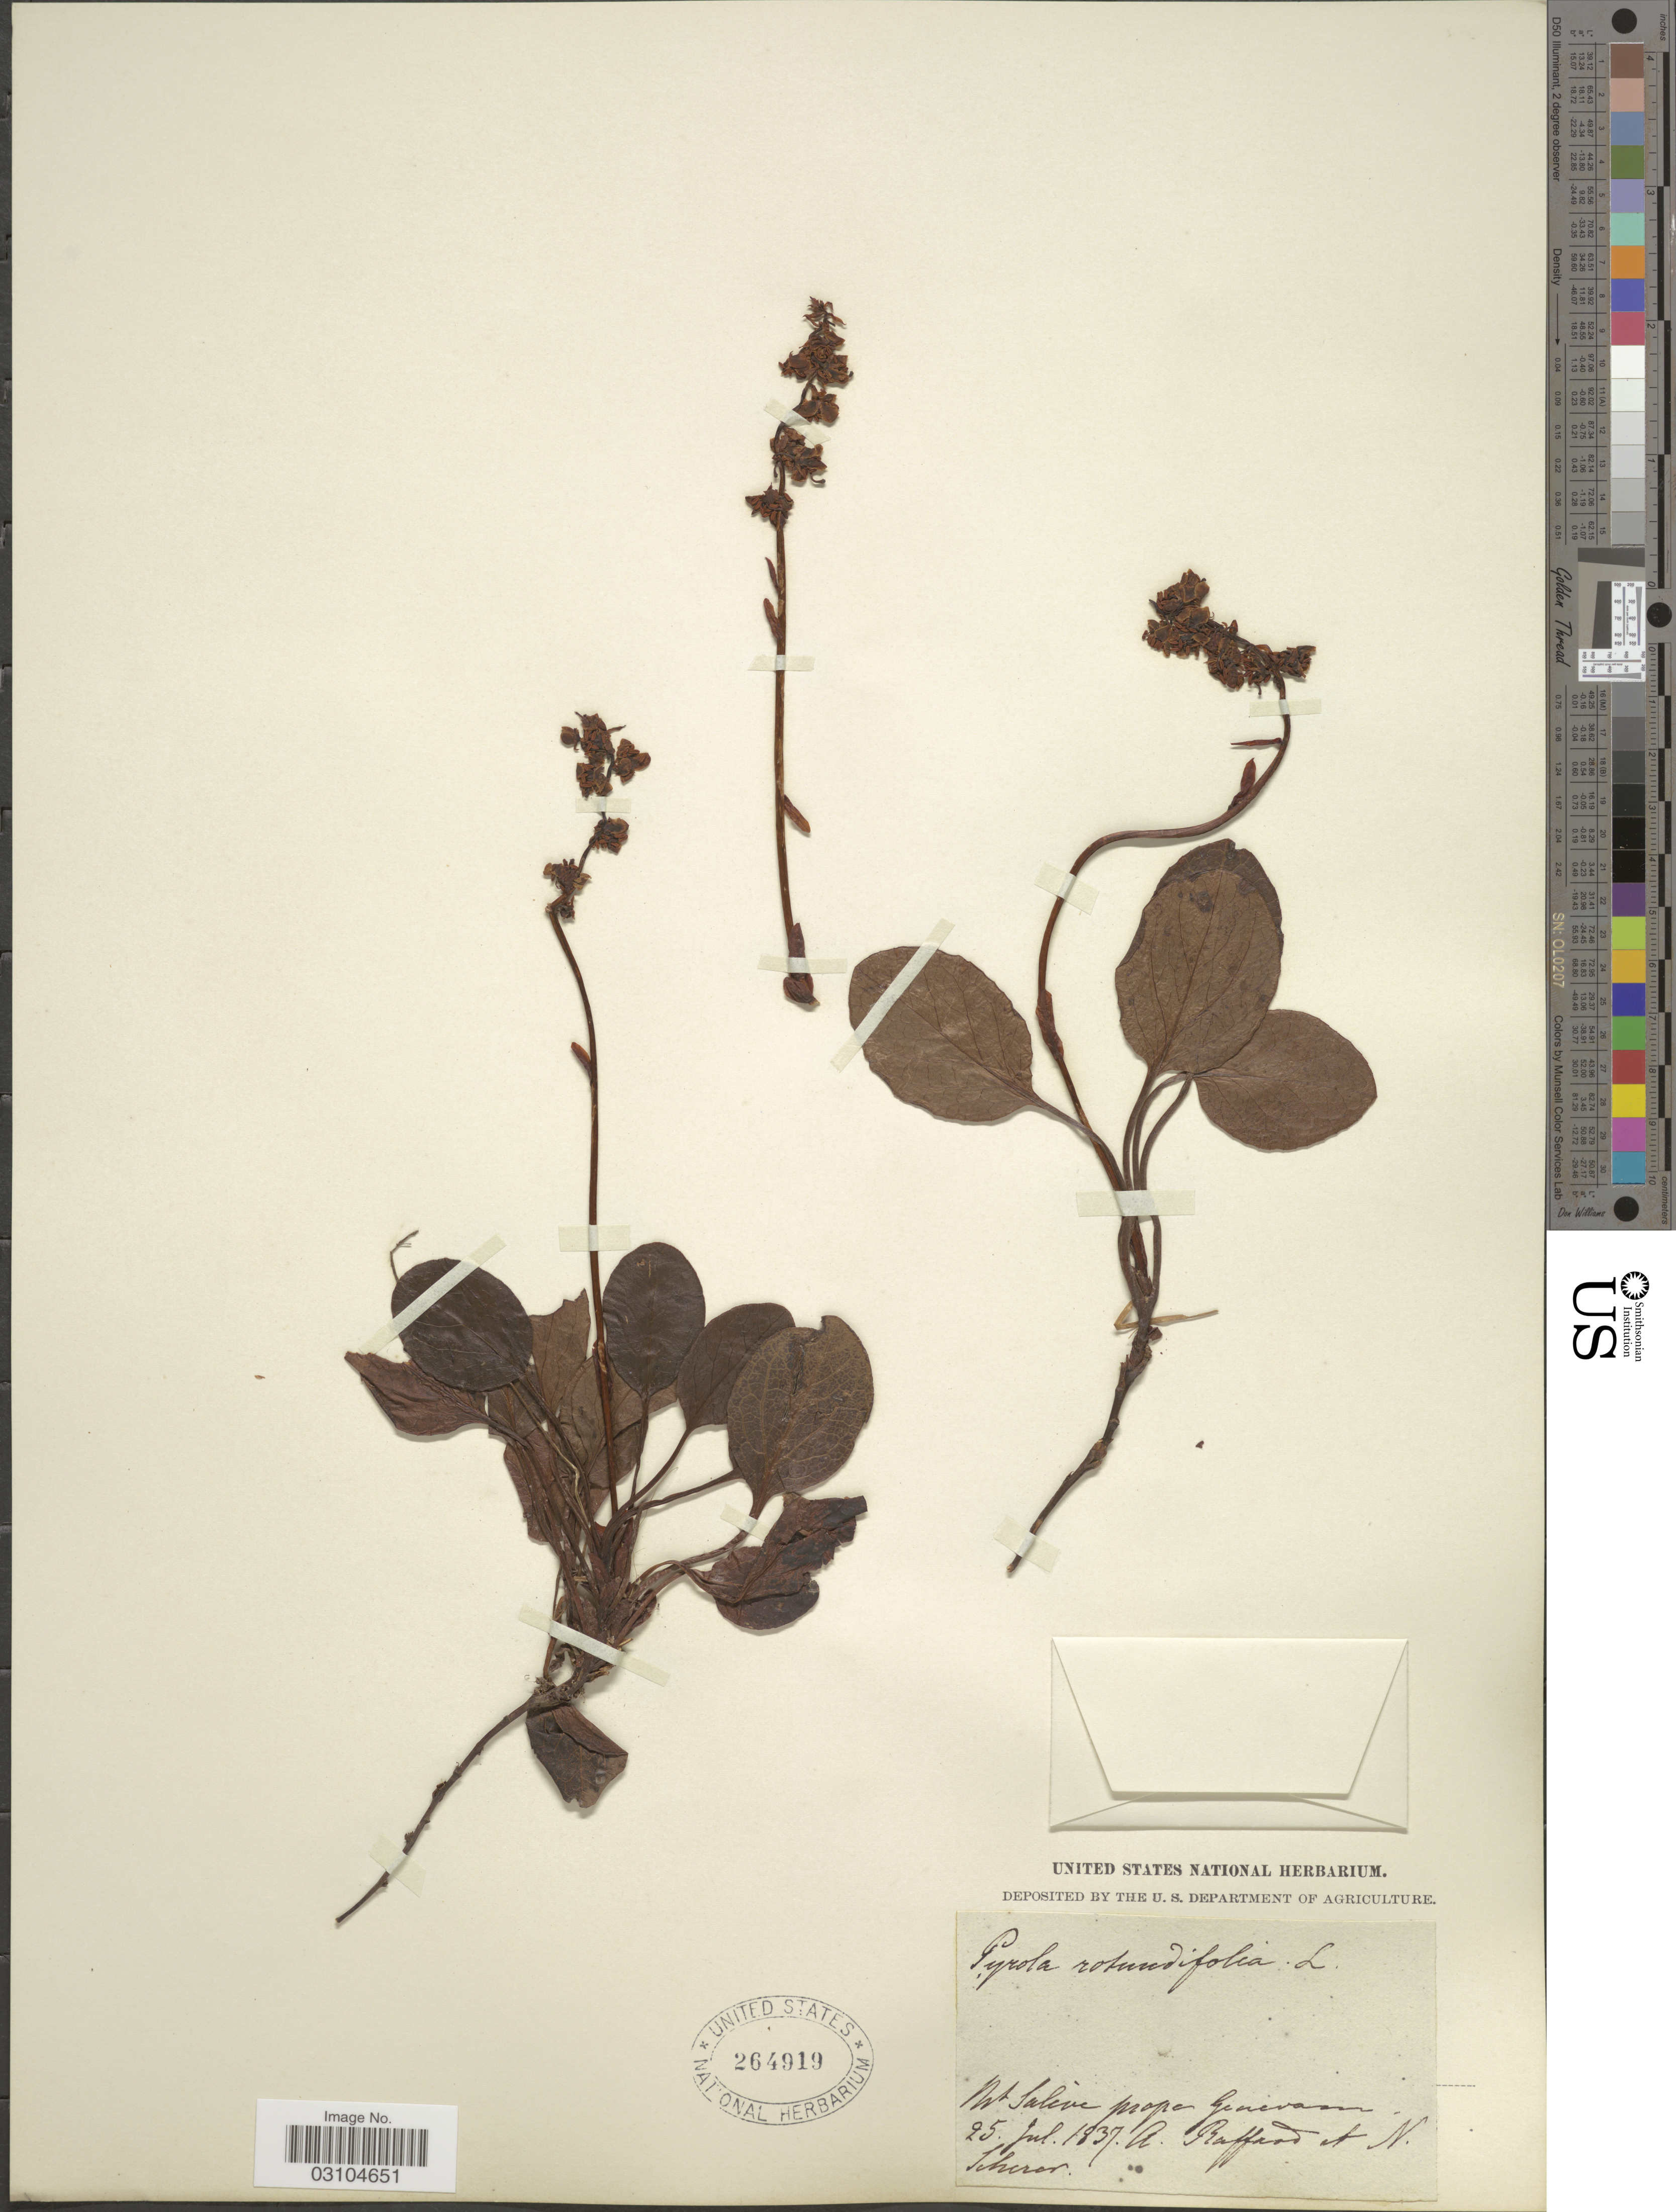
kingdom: Plantae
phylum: Tracheophyta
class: Magnoliopsida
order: Ericales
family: Ericaceae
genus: Pyrola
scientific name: Pyrola rotundifolia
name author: L.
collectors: A. Rafford & N. Scherer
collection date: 1837-07-25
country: France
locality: Mt Saleve prope Genevam.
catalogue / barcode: US 264919